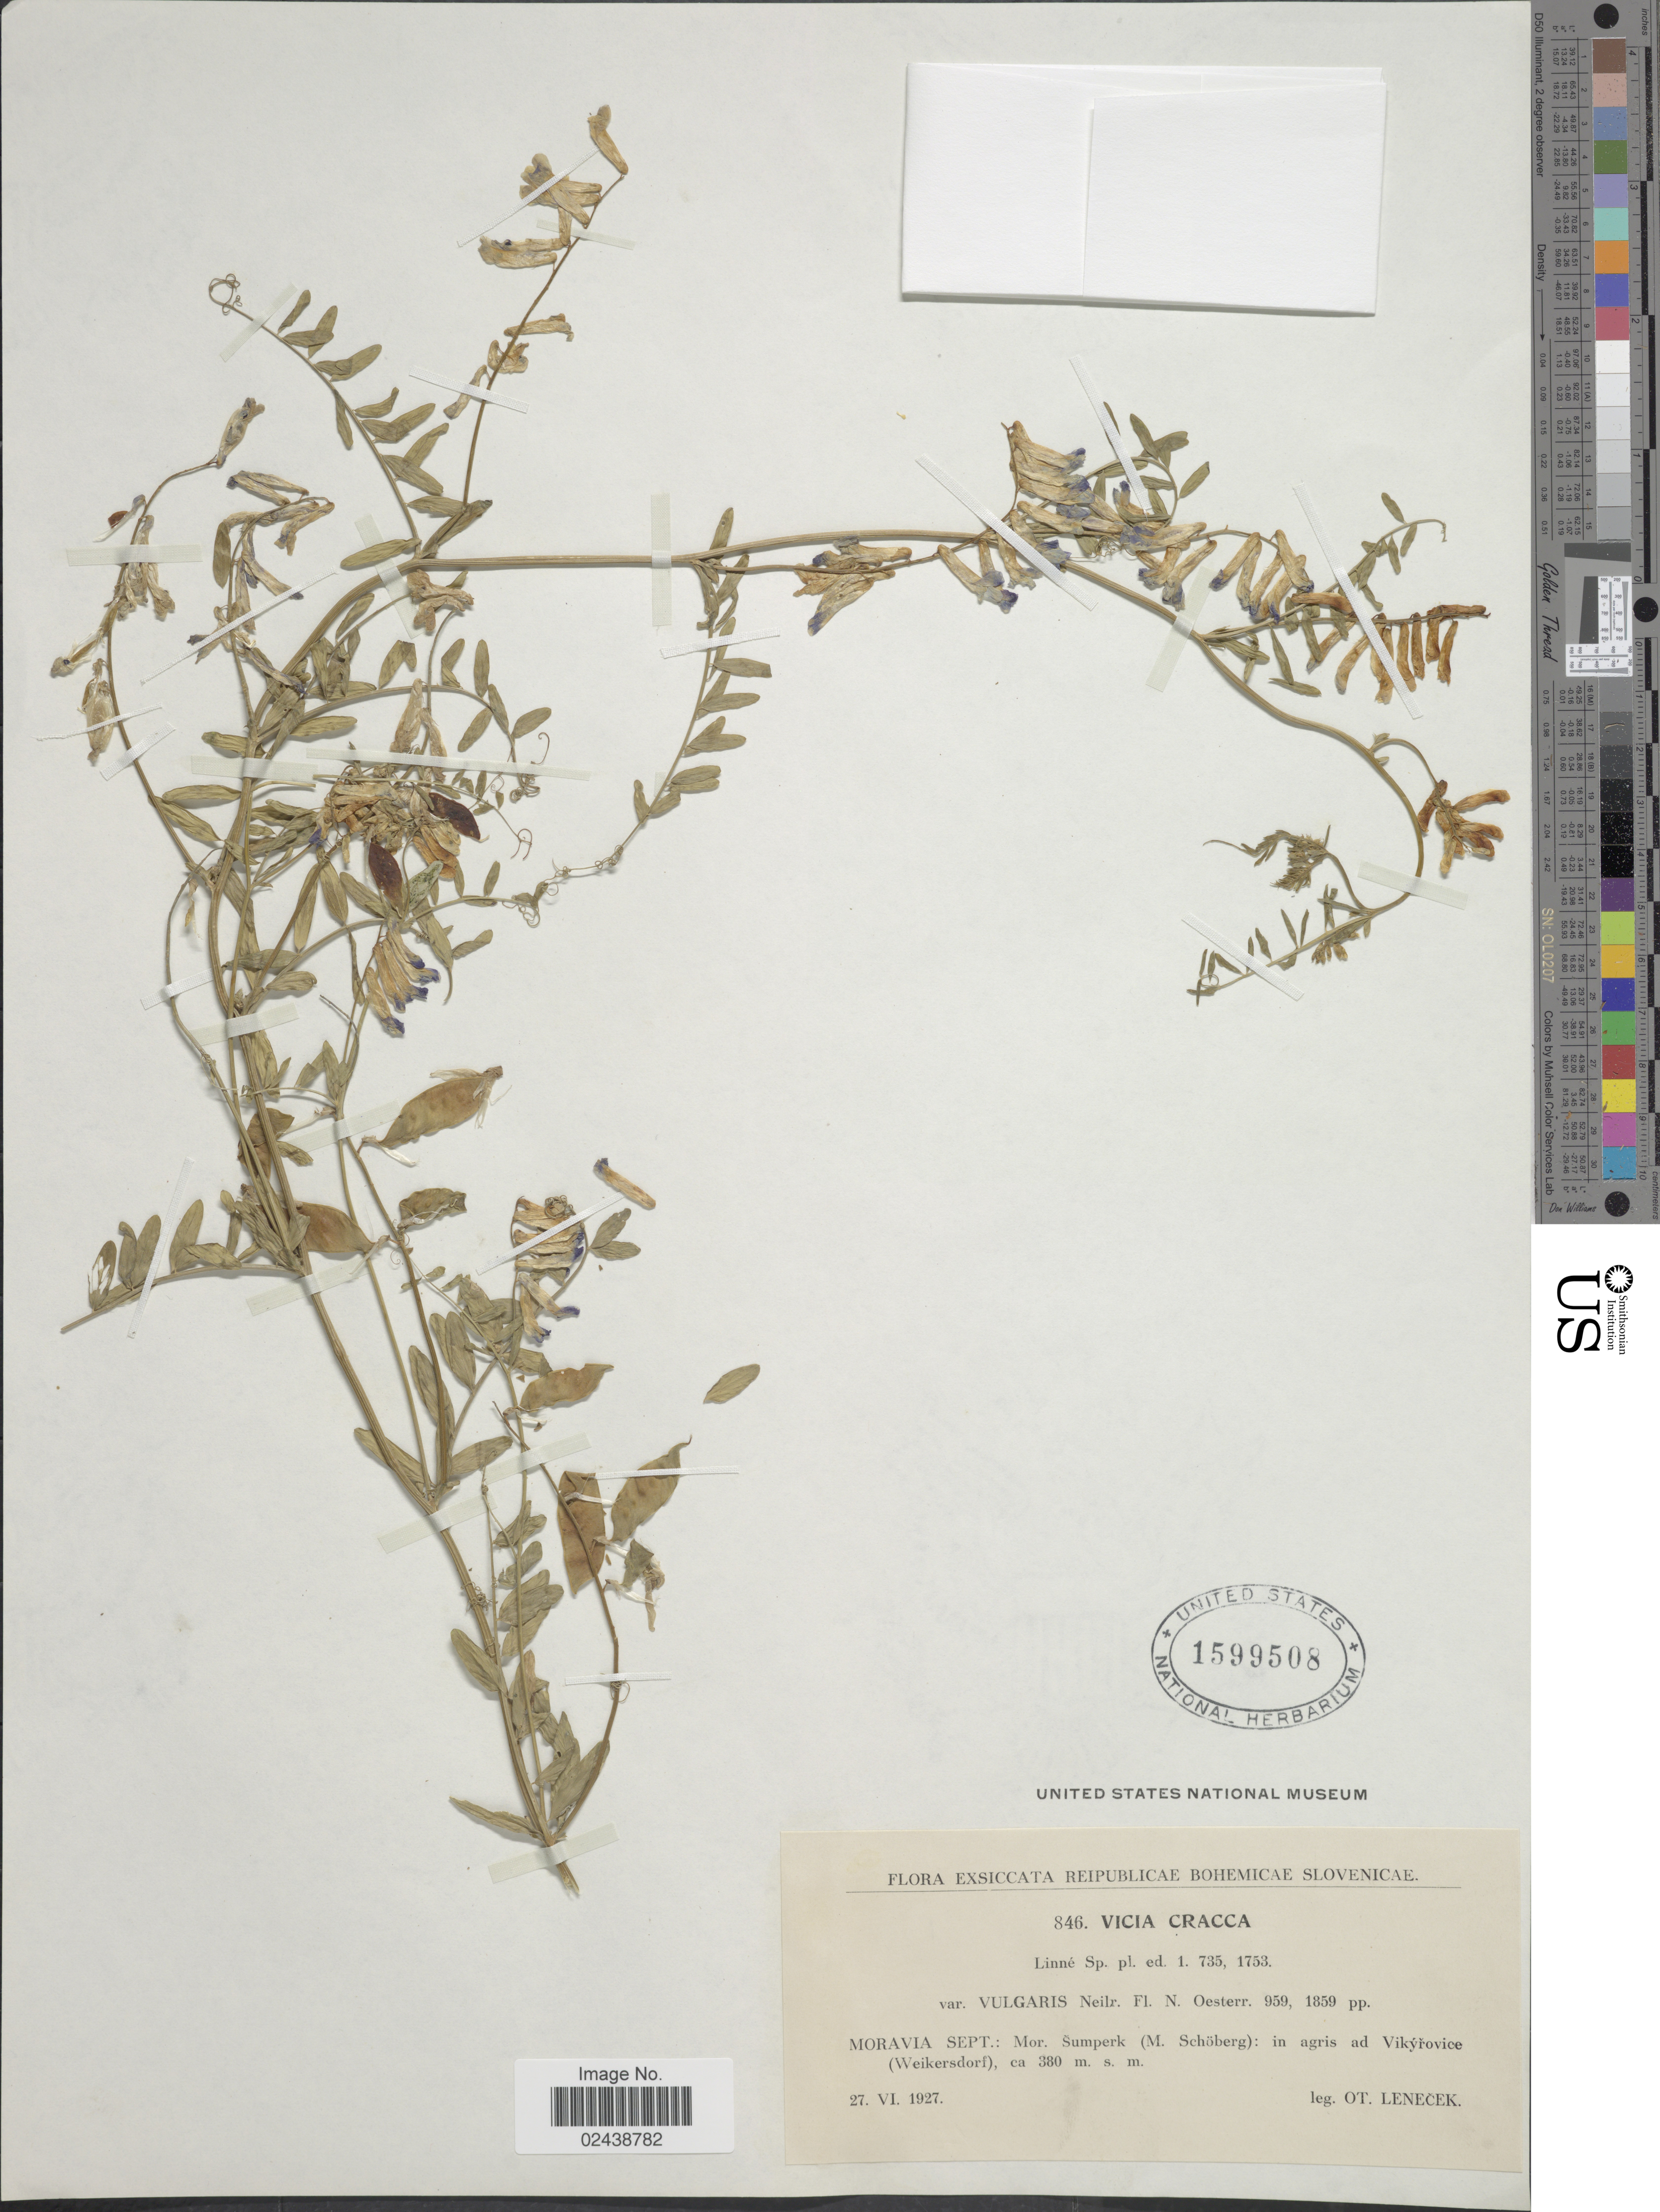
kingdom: Plantae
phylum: Tracheophyta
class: Magnoliopsida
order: Fabales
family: Fabaceae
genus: Vicia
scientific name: Vicia cracca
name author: L.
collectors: O. Lenecek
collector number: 846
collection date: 1927-06-27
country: Czechia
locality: Reipublicae Bohemicae Slovenicae. Moravia Sept.: Mor. Sumperk (M. Schöberg): in agris ad Vikyrovice (Weikersdorf)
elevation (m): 380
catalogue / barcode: US 1599508